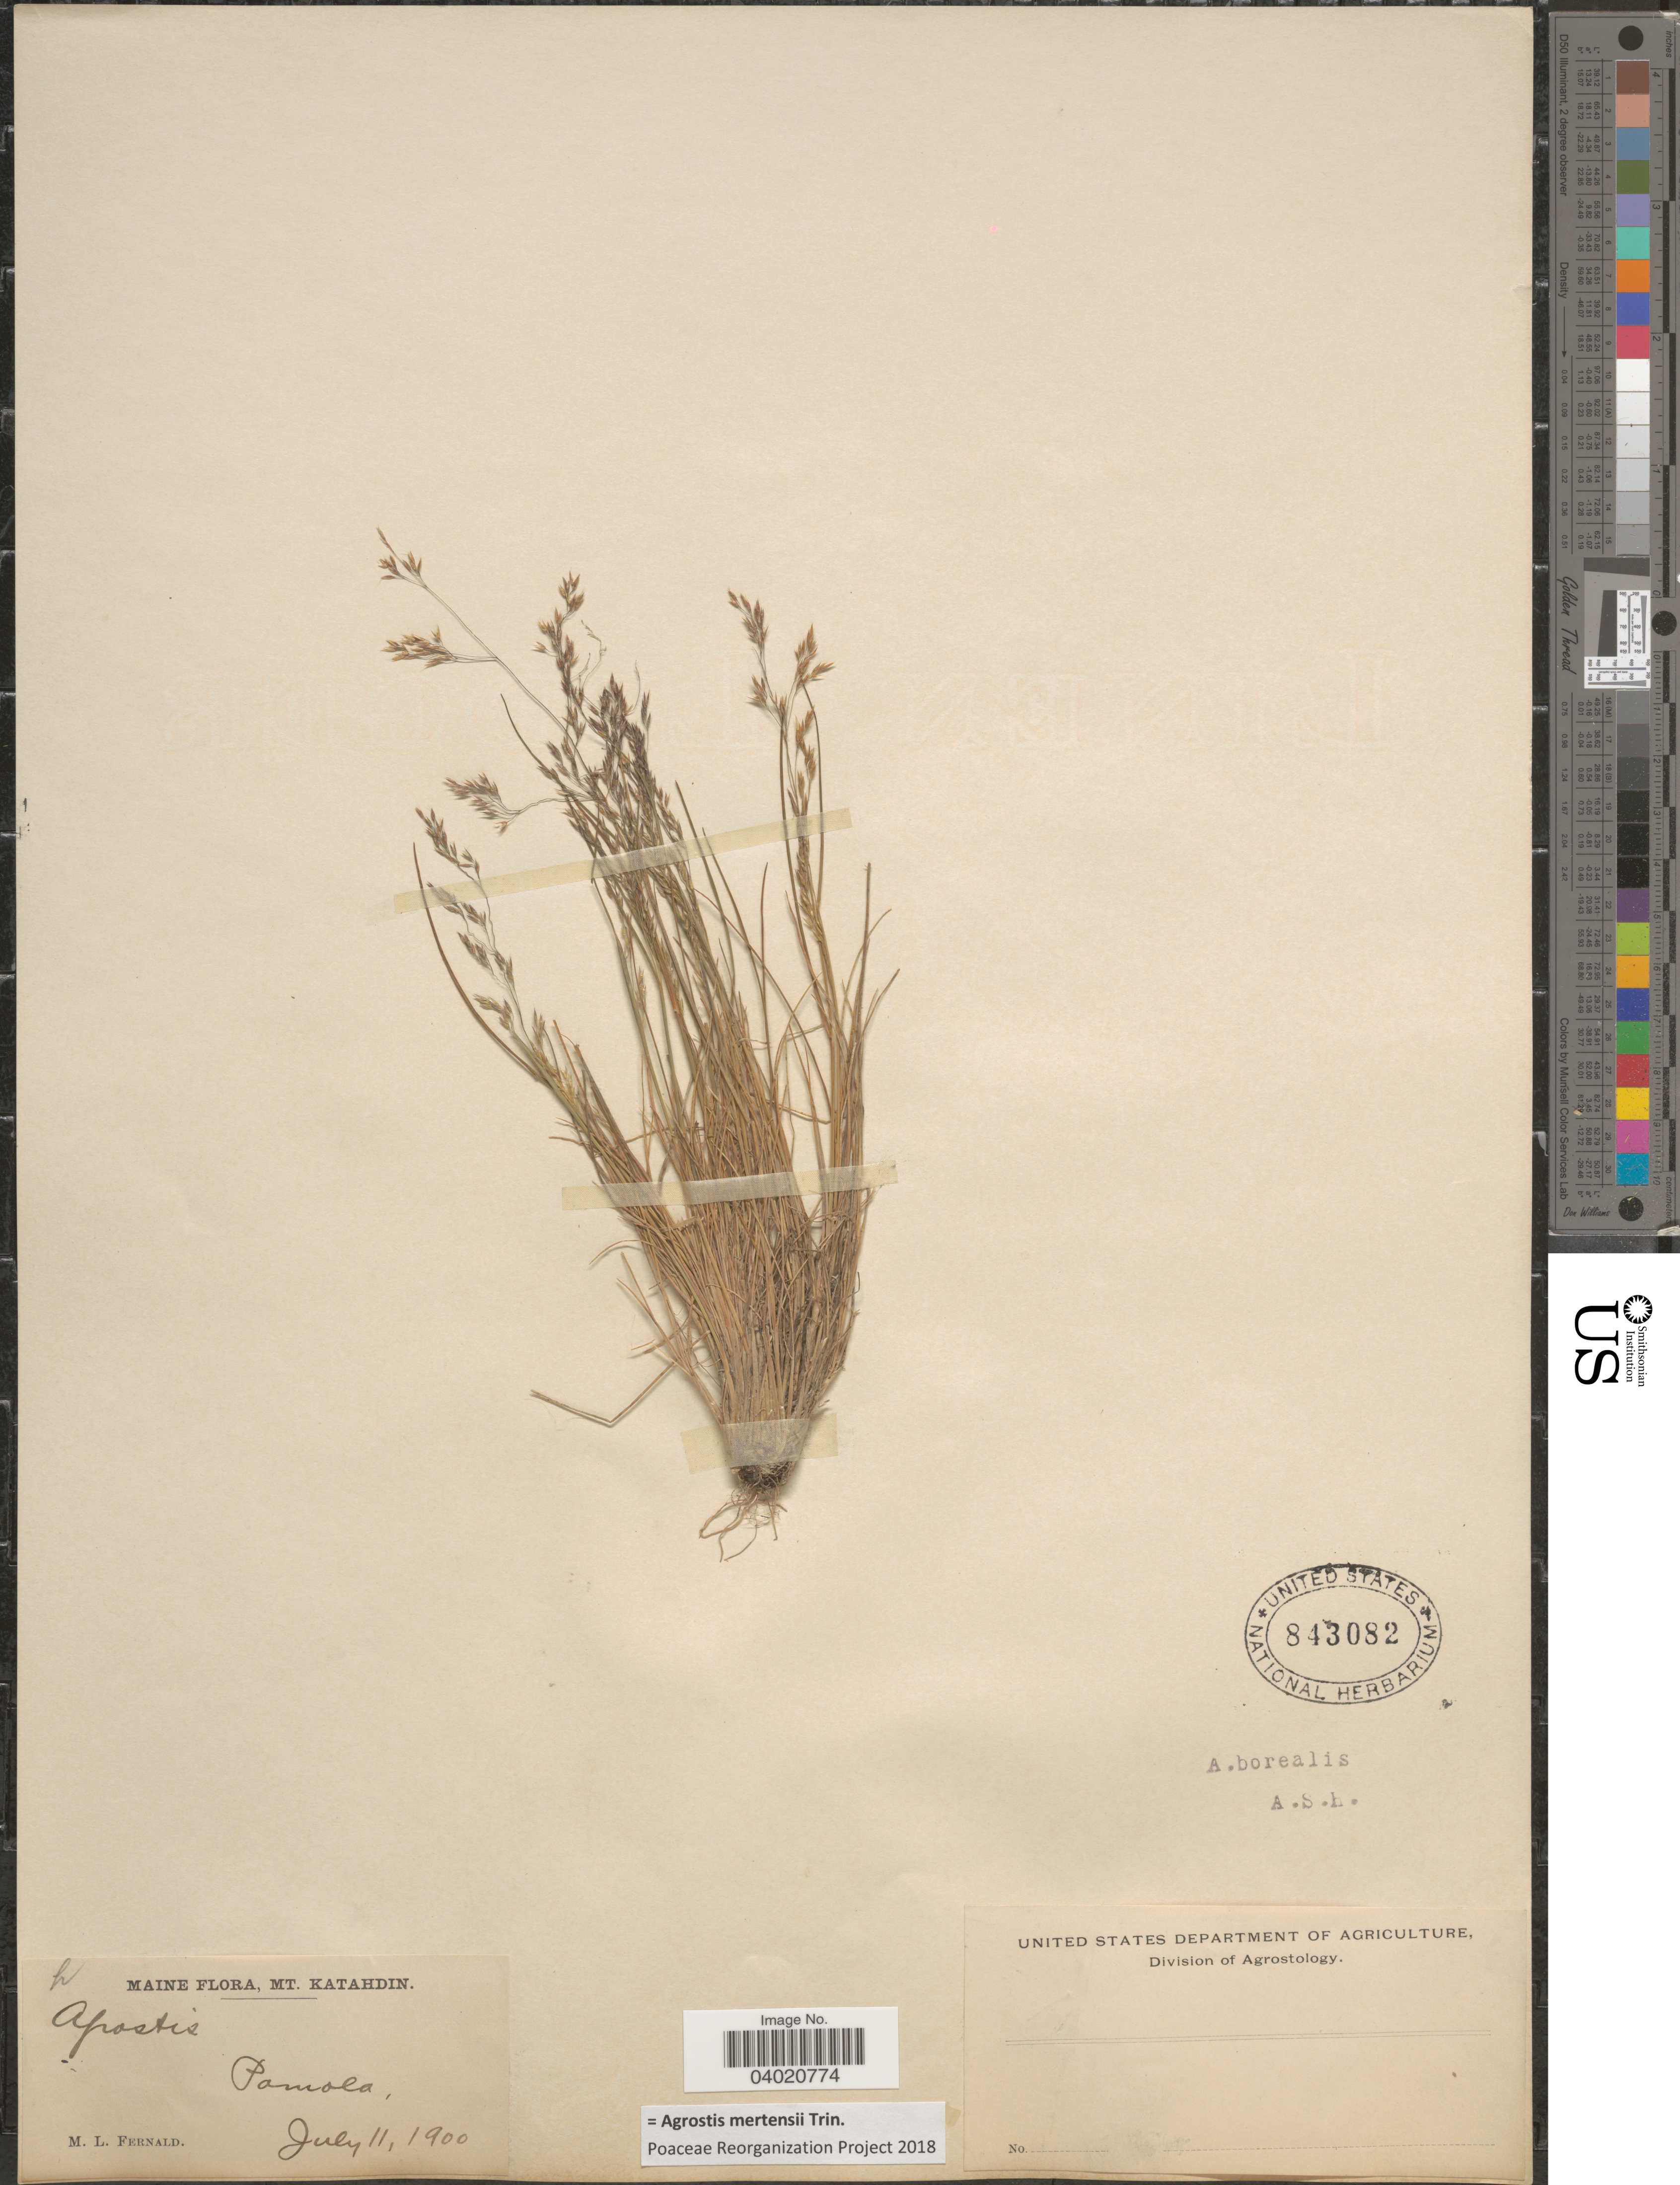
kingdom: Plantae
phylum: Tracheophyta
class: Liliopsida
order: Poales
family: Poaceae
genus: Agrostis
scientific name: Agrostis mertensii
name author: Trin.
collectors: M. L. Fernald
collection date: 1900-07-11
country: United States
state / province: Maine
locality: Mt. Katahdin. Pamola.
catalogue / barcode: US 843082